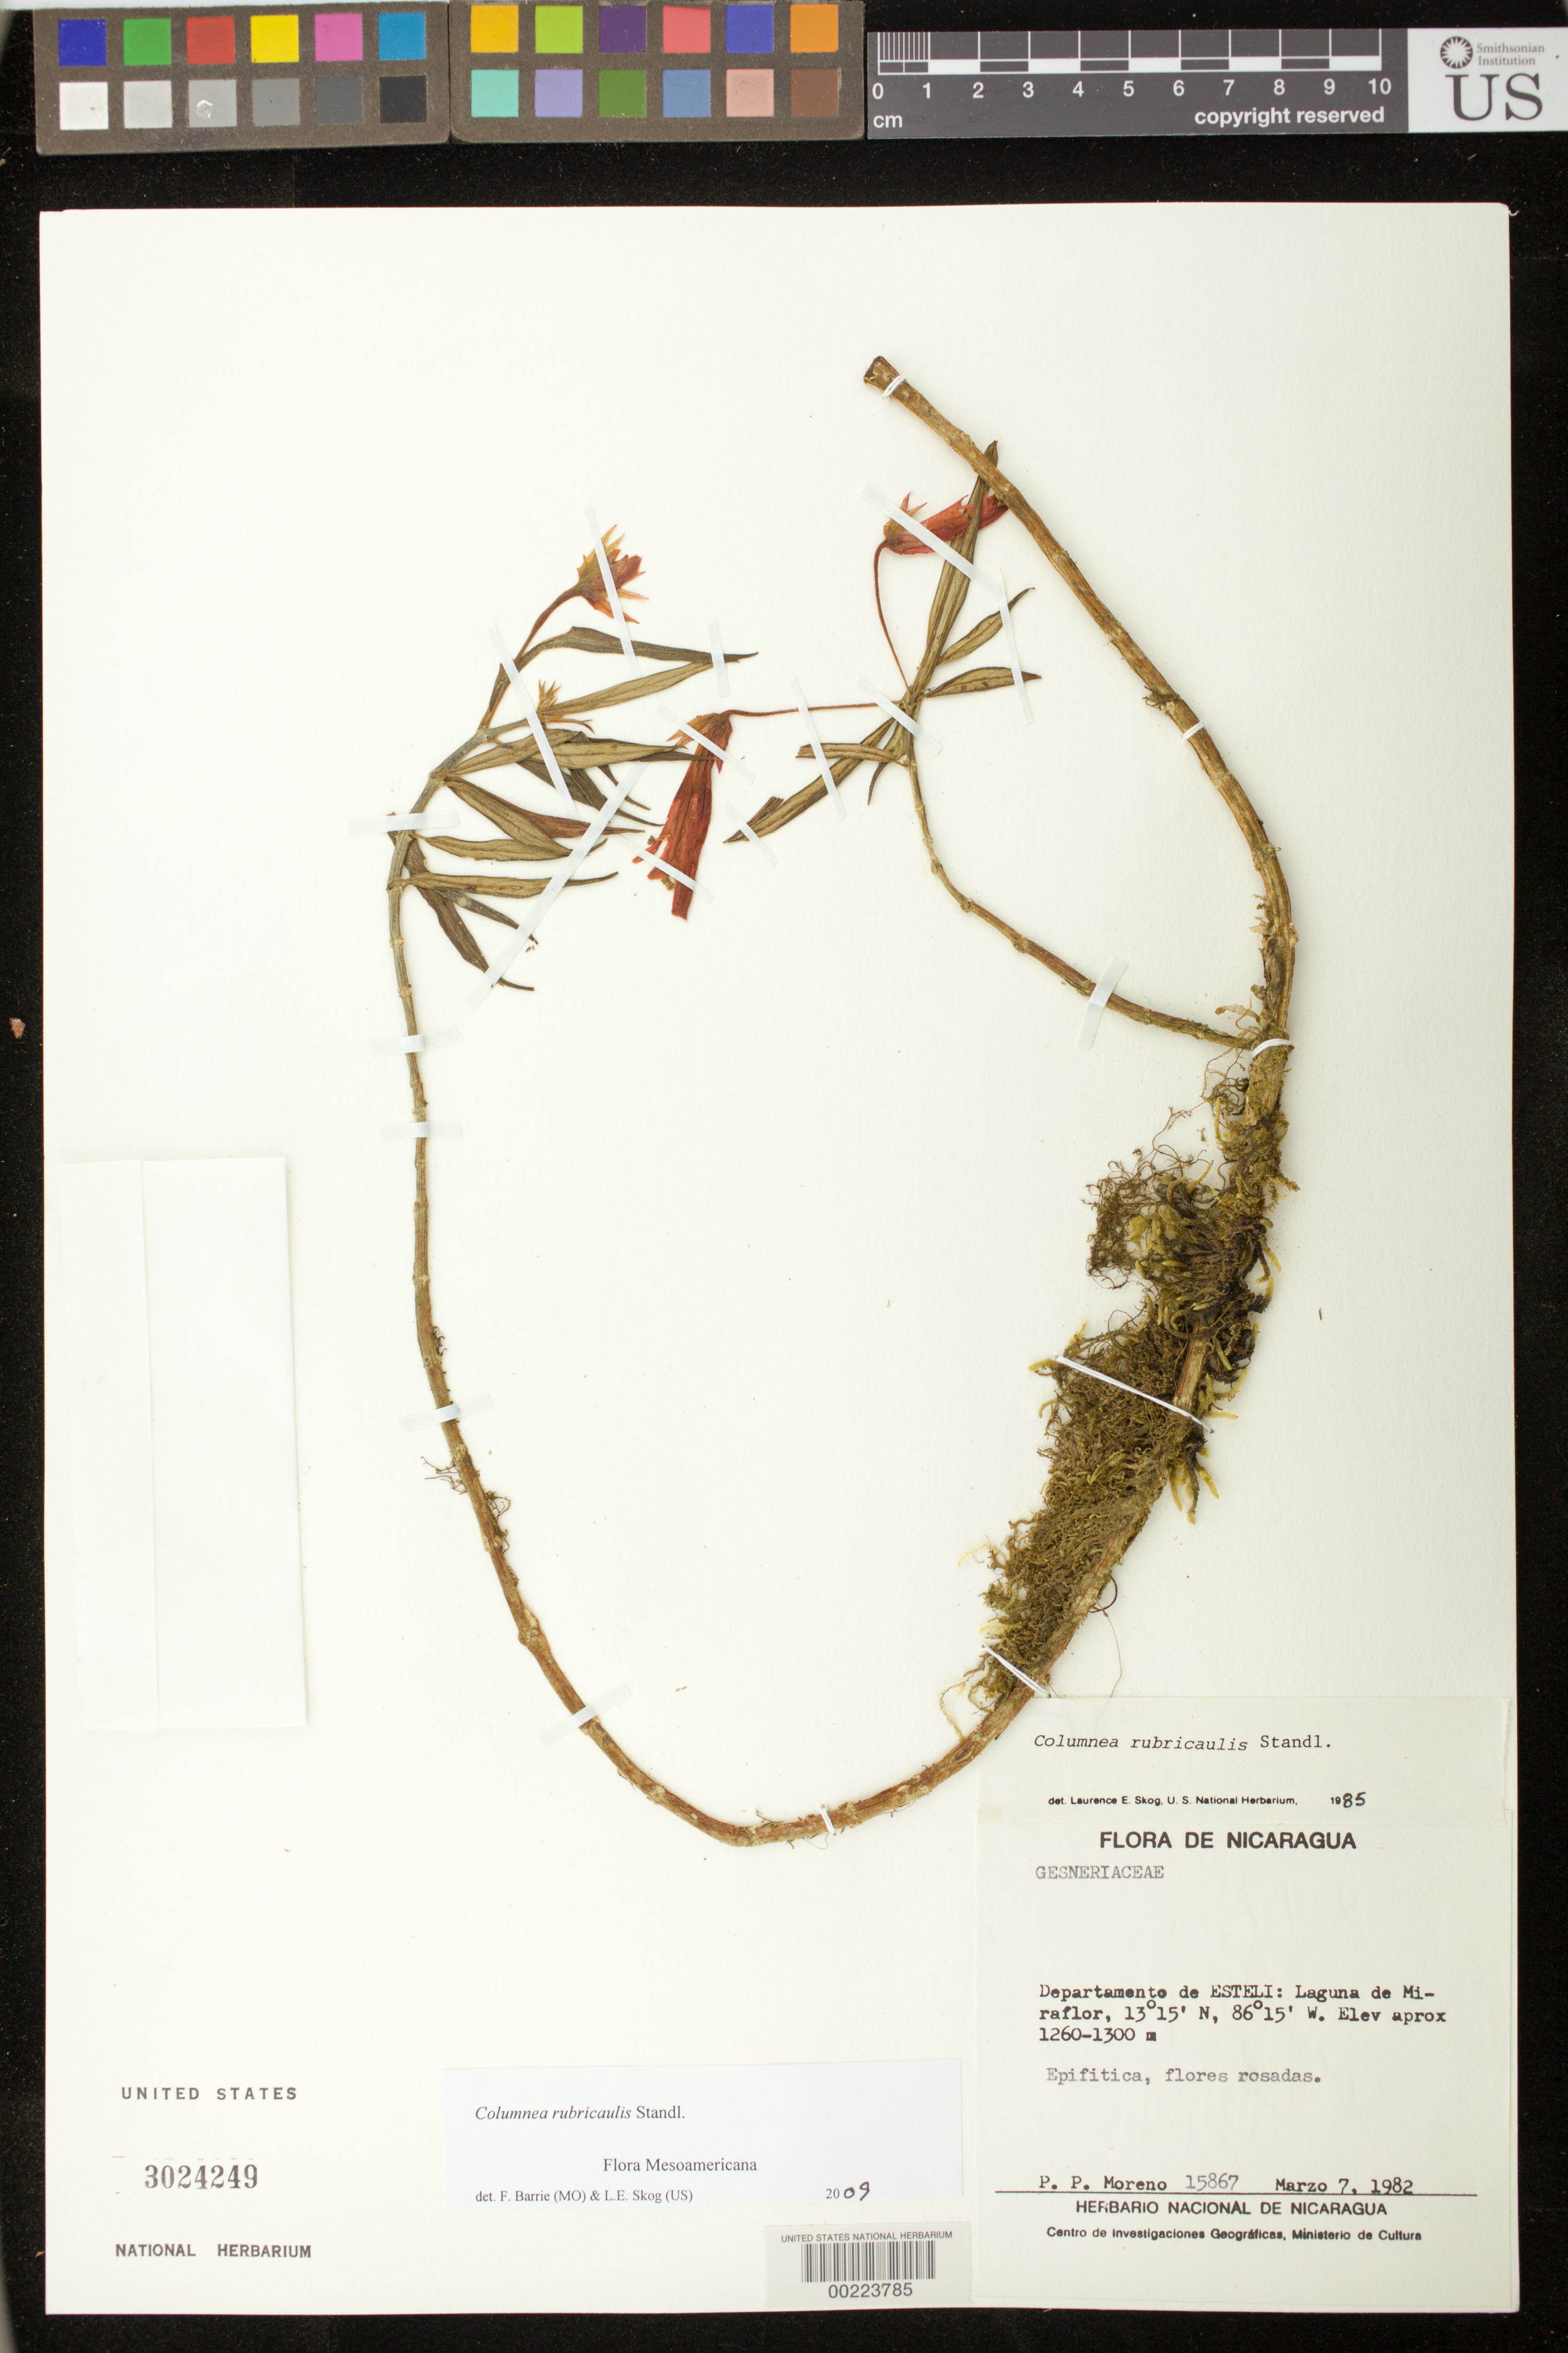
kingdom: Plantae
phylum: Tracheophyta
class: Magnoliopsida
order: Lamiales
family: Gesneriaceae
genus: Columnea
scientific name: Columnea rubricaulis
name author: Standl.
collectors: P. Moreno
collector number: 15867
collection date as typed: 07 Mar 1982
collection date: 1982-03-07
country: Nicaragua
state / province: Esteli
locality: Laguna de Miraflor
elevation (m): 1260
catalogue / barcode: US 3024249